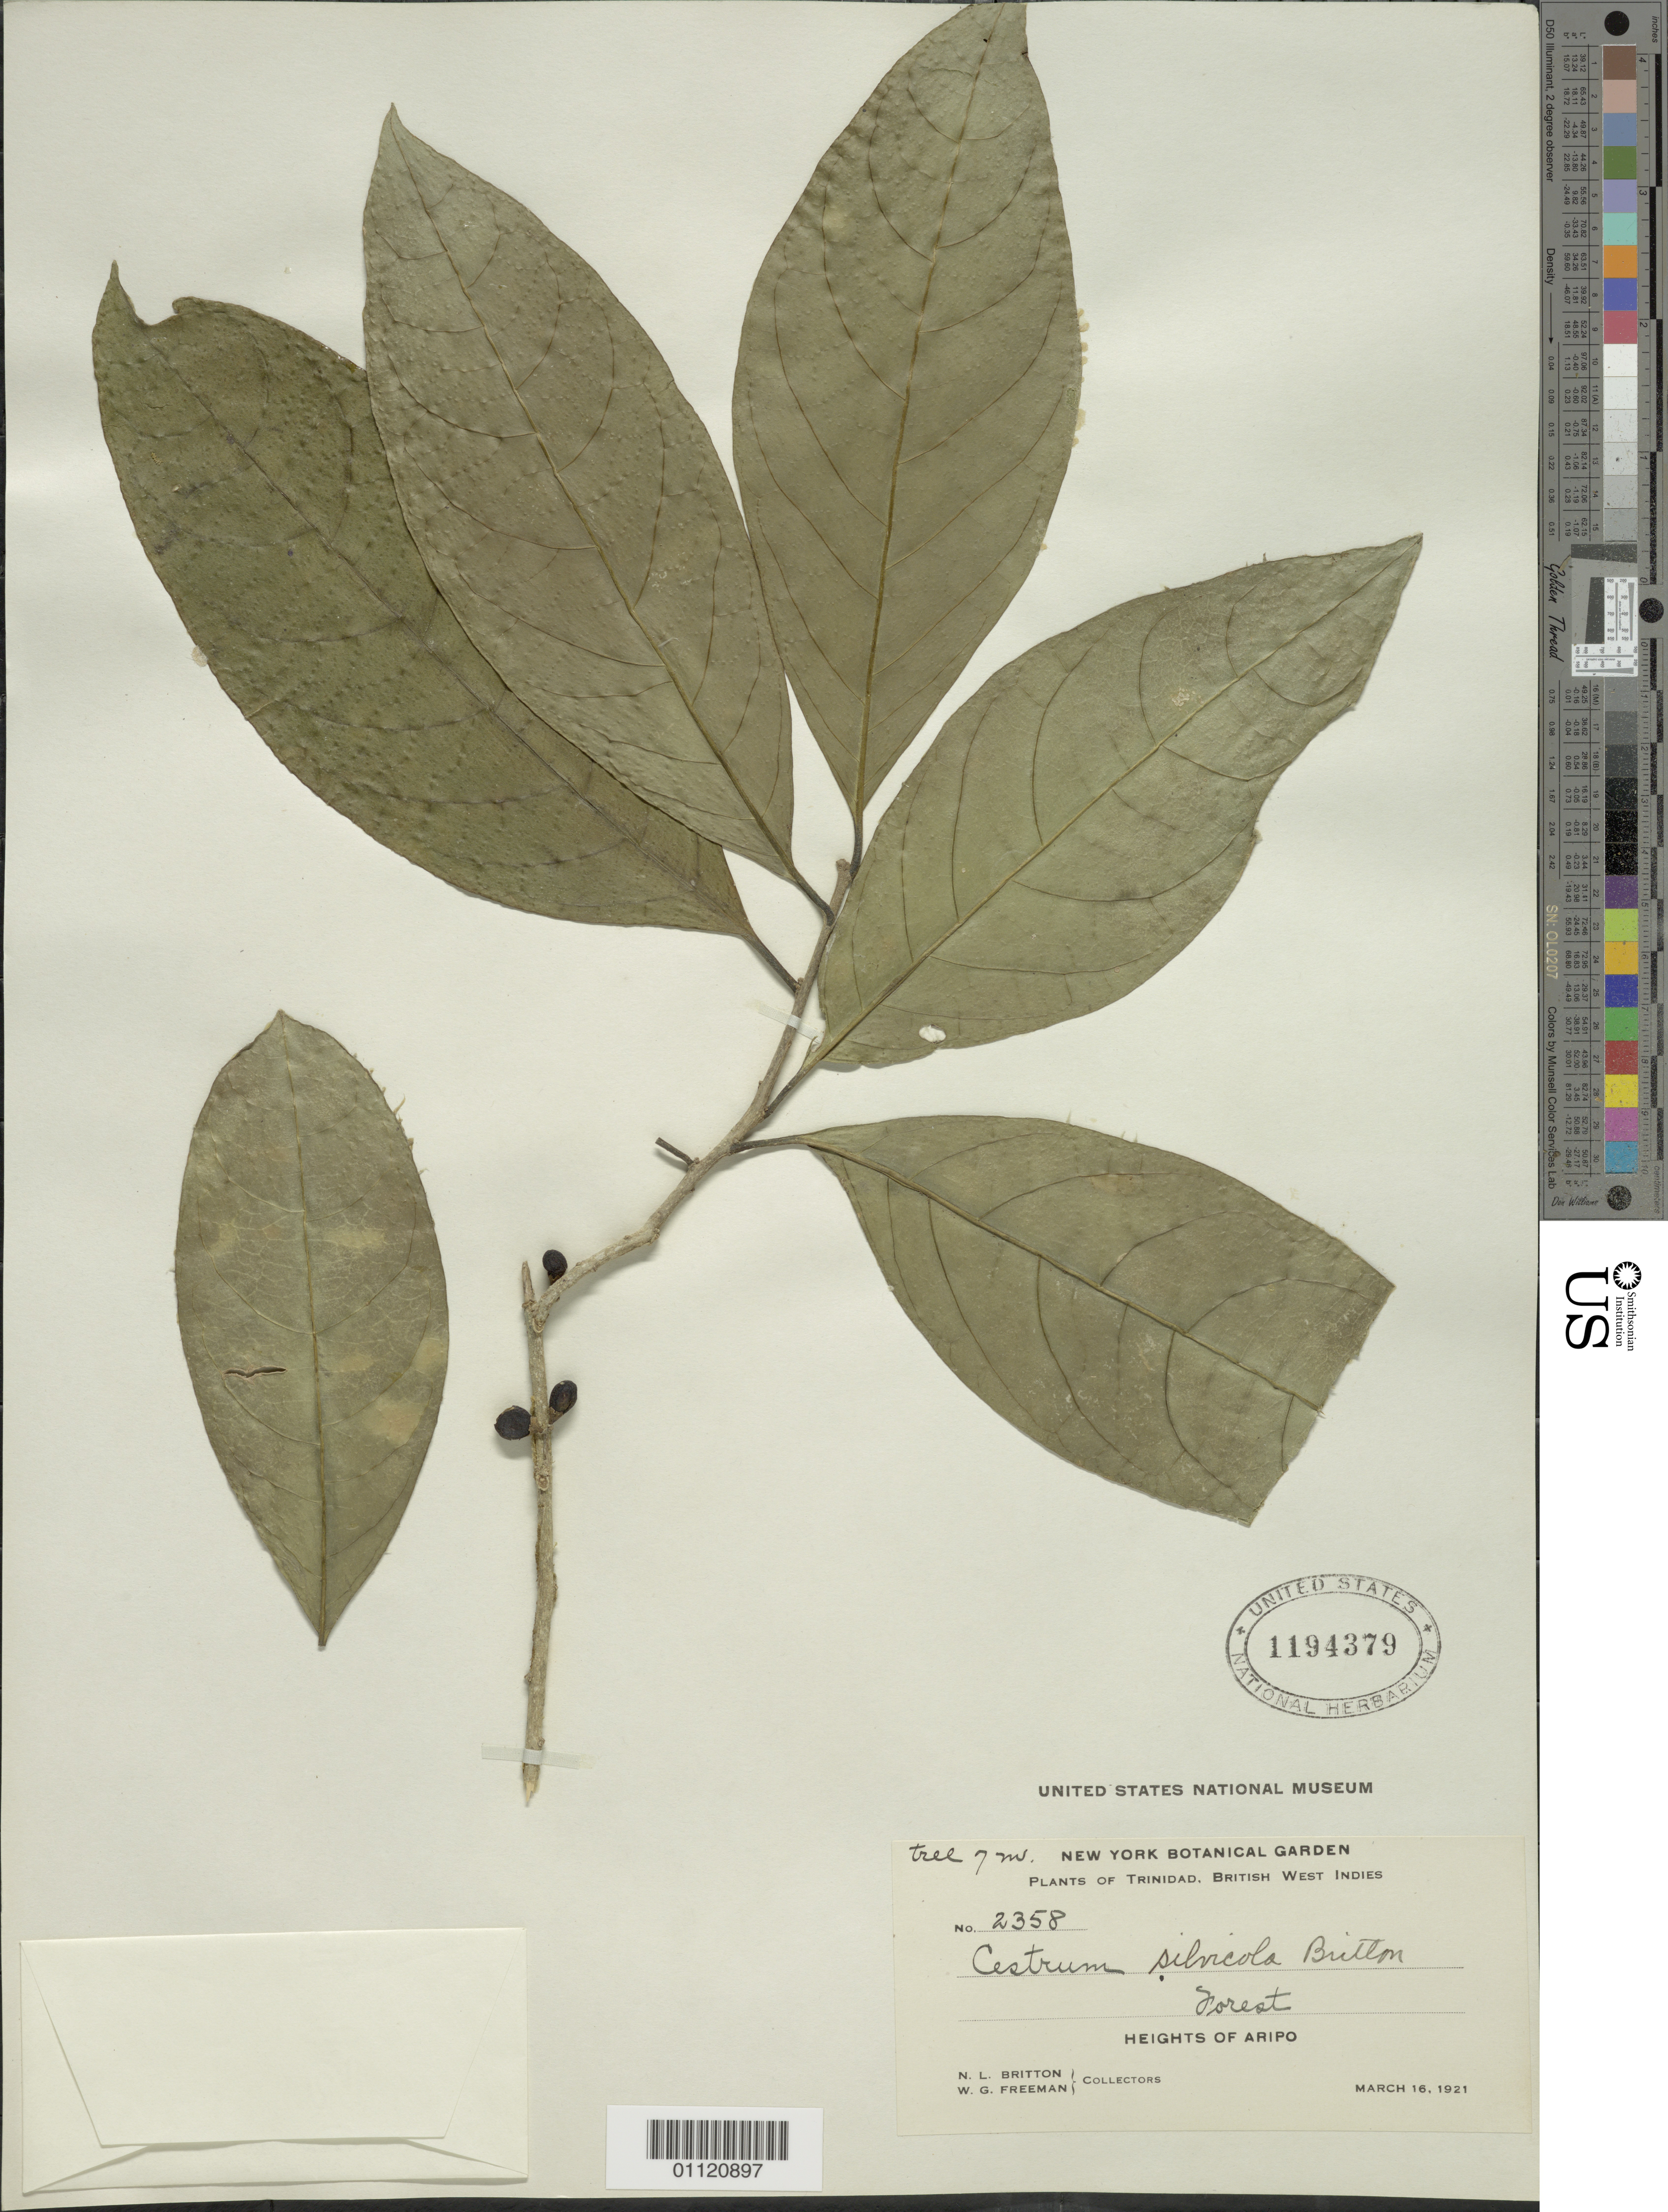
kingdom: Plantae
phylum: Tracheophyta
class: Magnoliopsida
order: Solanales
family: Solanaceae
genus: Cestrum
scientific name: Cestrum baenitzii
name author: Lingelsh.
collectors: N. Britton & W. Freeman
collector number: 2358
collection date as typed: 16 Mar 1921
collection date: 1921-03-16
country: Trinidad and Tobago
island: Trinidad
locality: Heights of Aripo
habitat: forest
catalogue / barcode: US 1194379